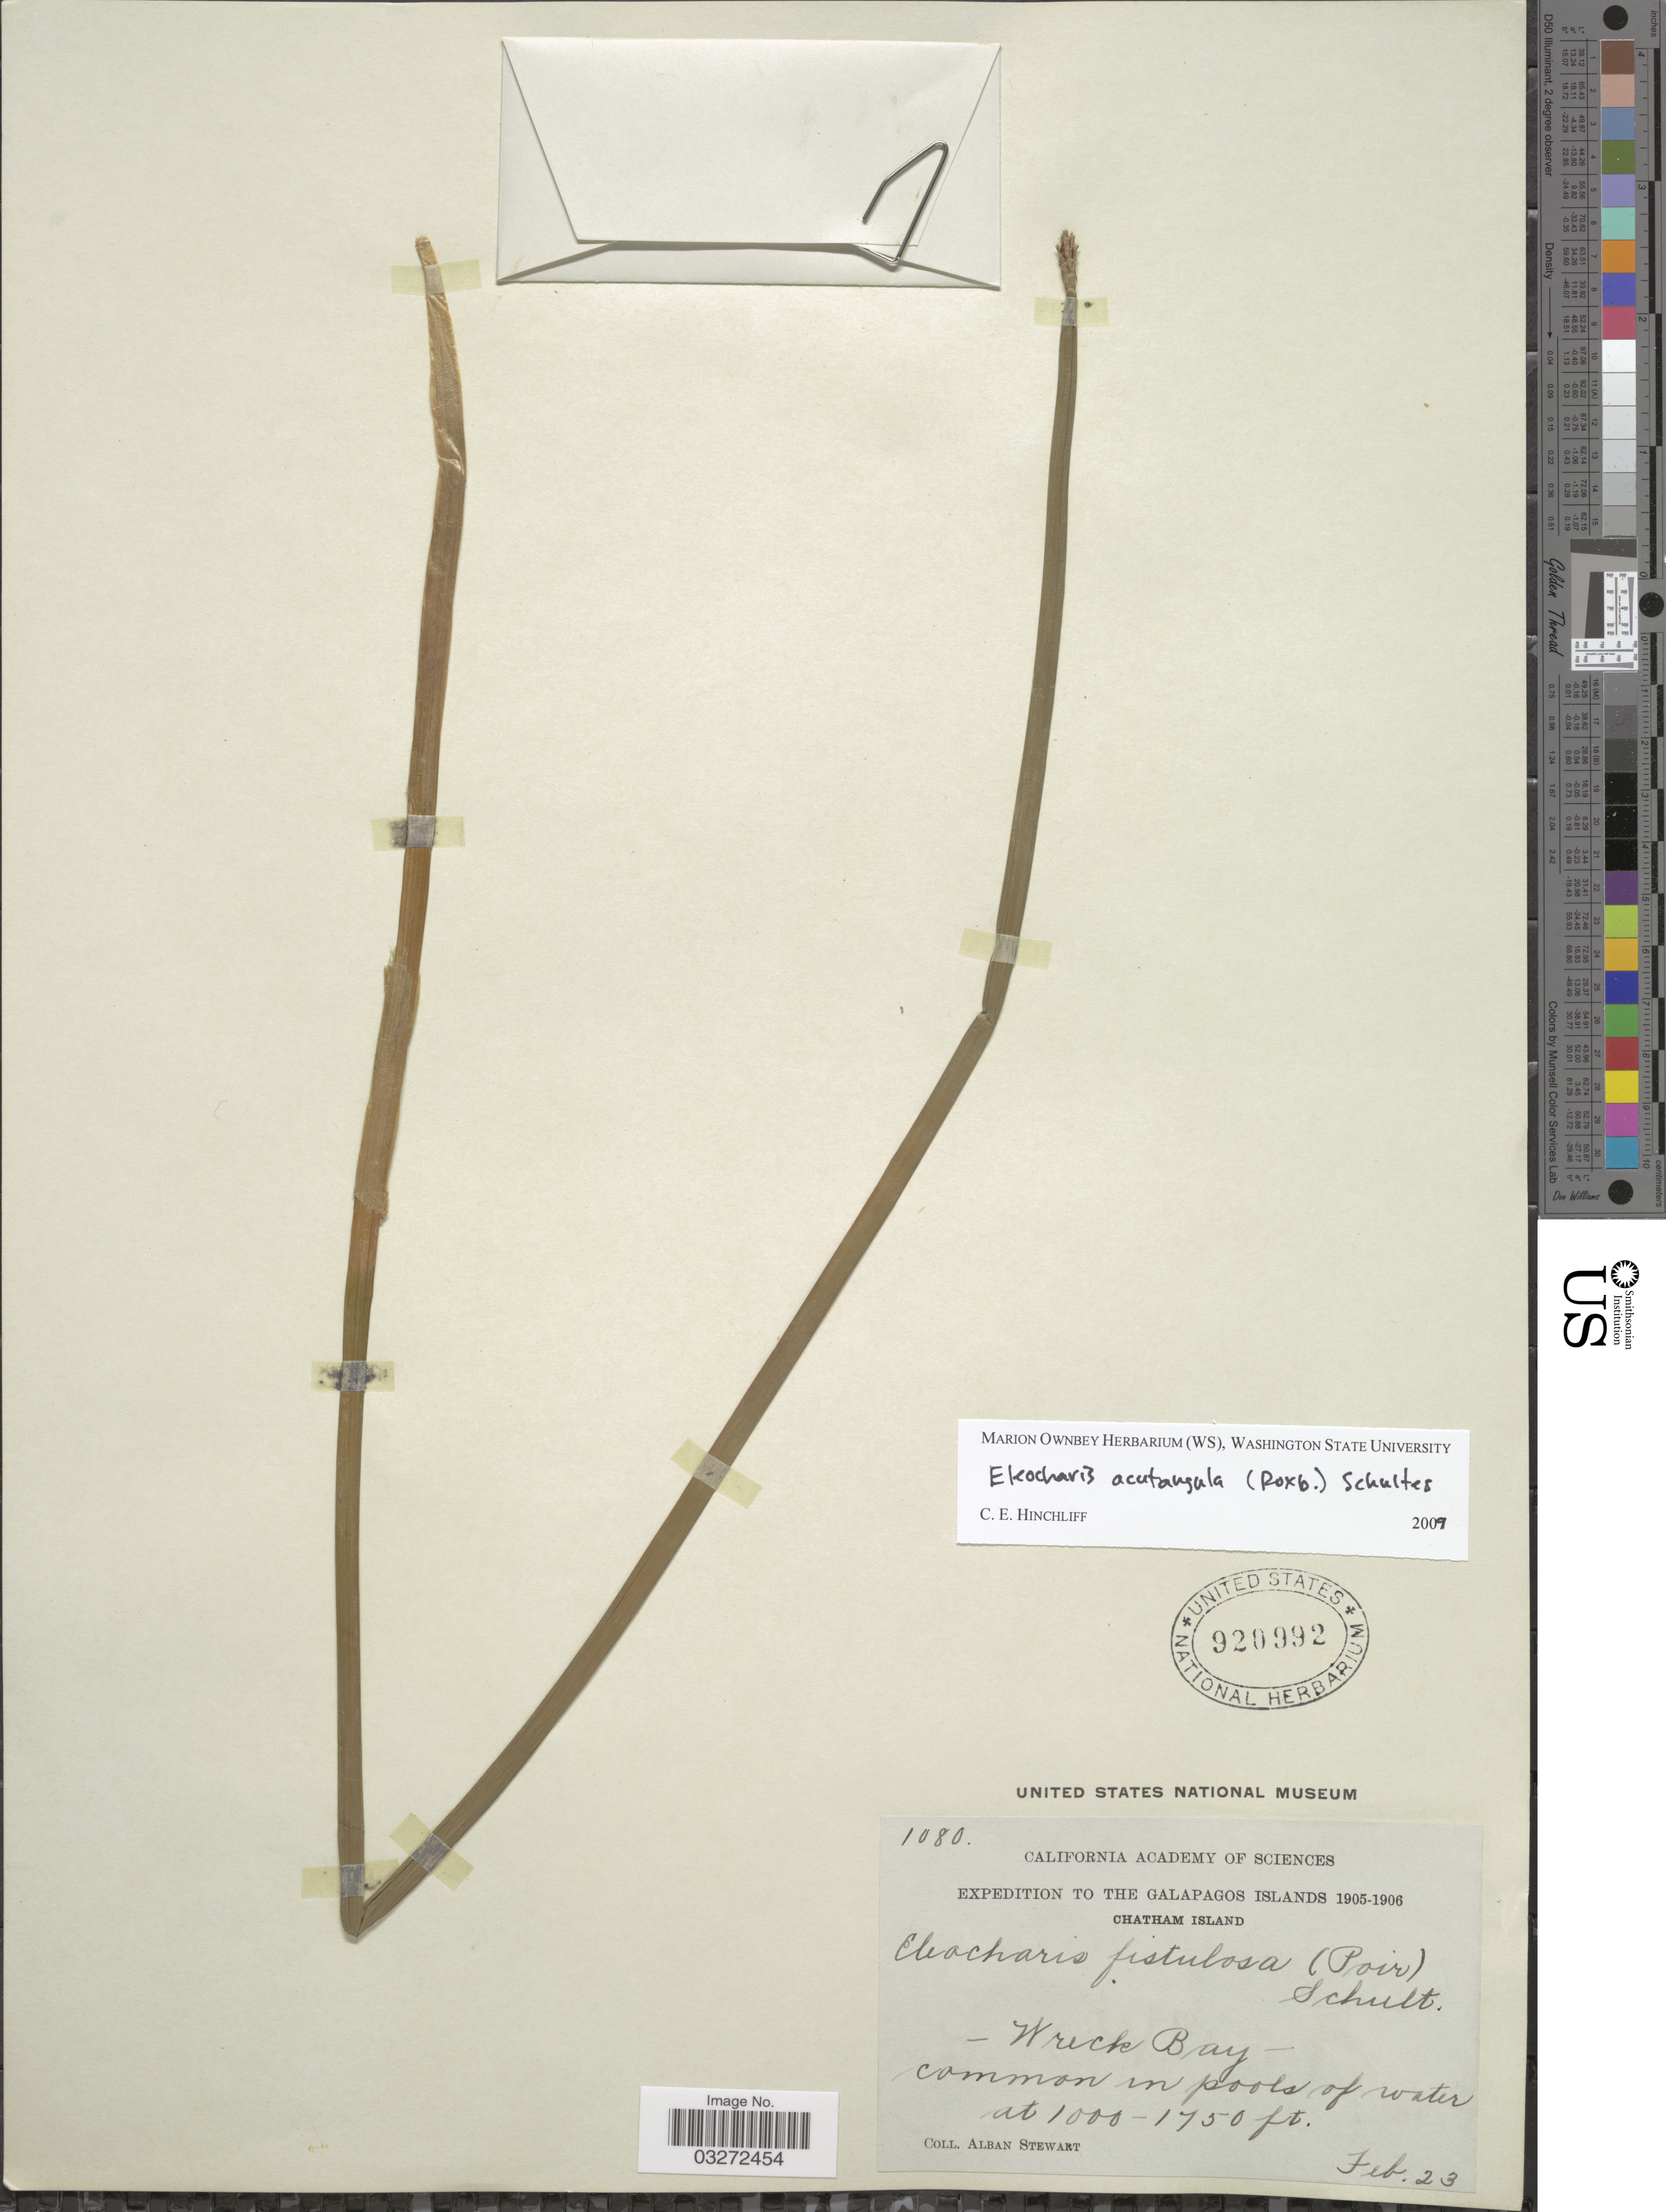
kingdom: Plantae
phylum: Tracheophyta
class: Liliopsida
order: Poales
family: Cyperaceae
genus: Eleocharis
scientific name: Eleocharis acutangula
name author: (Roxb.) Schult.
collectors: A. Stewart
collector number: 1080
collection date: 1905-02-23/1906-02-23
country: Ecuador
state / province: Colón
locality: The Galapagos Islands. Chatham Island. Wreck Bay.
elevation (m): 305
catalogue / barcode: US 920992